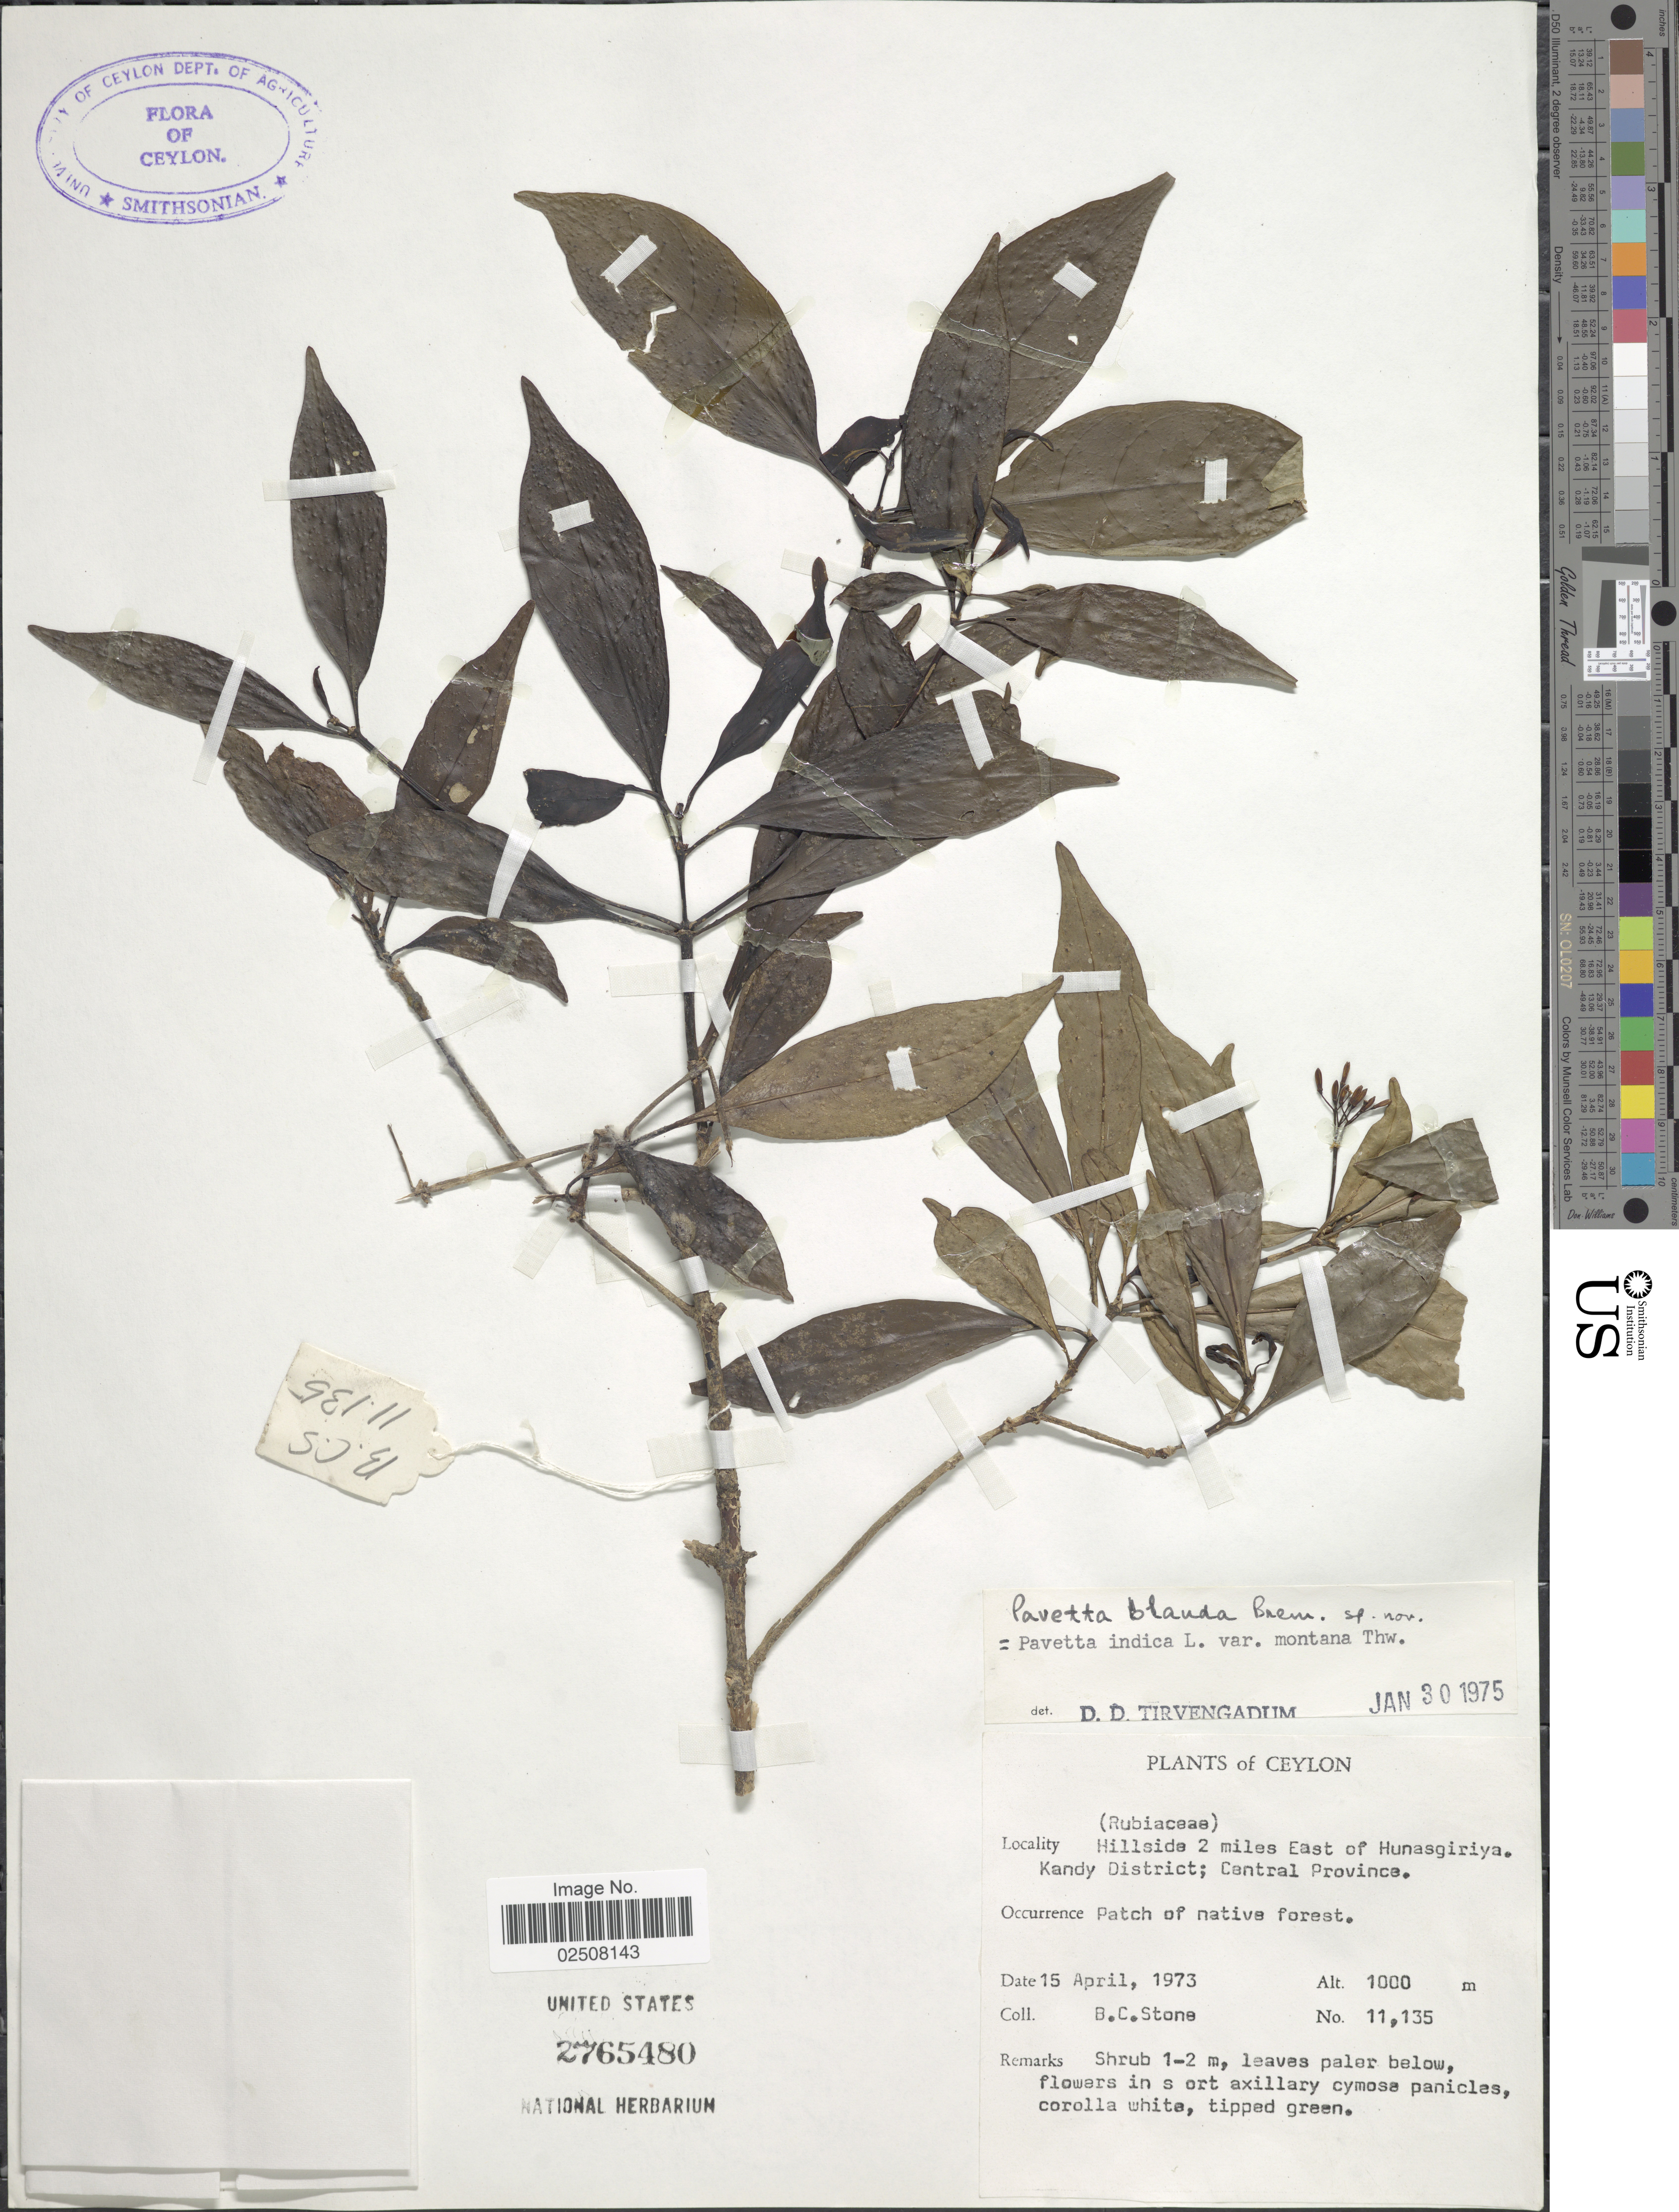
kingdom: Plantae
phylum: Tracheophyta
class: Magnoliopsida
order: Gentianales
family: Rubiaceae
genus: Pavetta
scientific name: Pavetta blanda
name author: Bremek.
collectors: B. C. Stone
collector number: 11135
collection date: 1973-04-15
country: Sri Lanka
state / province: Central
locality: Ceylon, Hillside 2 miles East of Hunasgiriya. Kandy District, Patch of native forest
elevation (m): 1000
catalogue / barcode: US 2765480